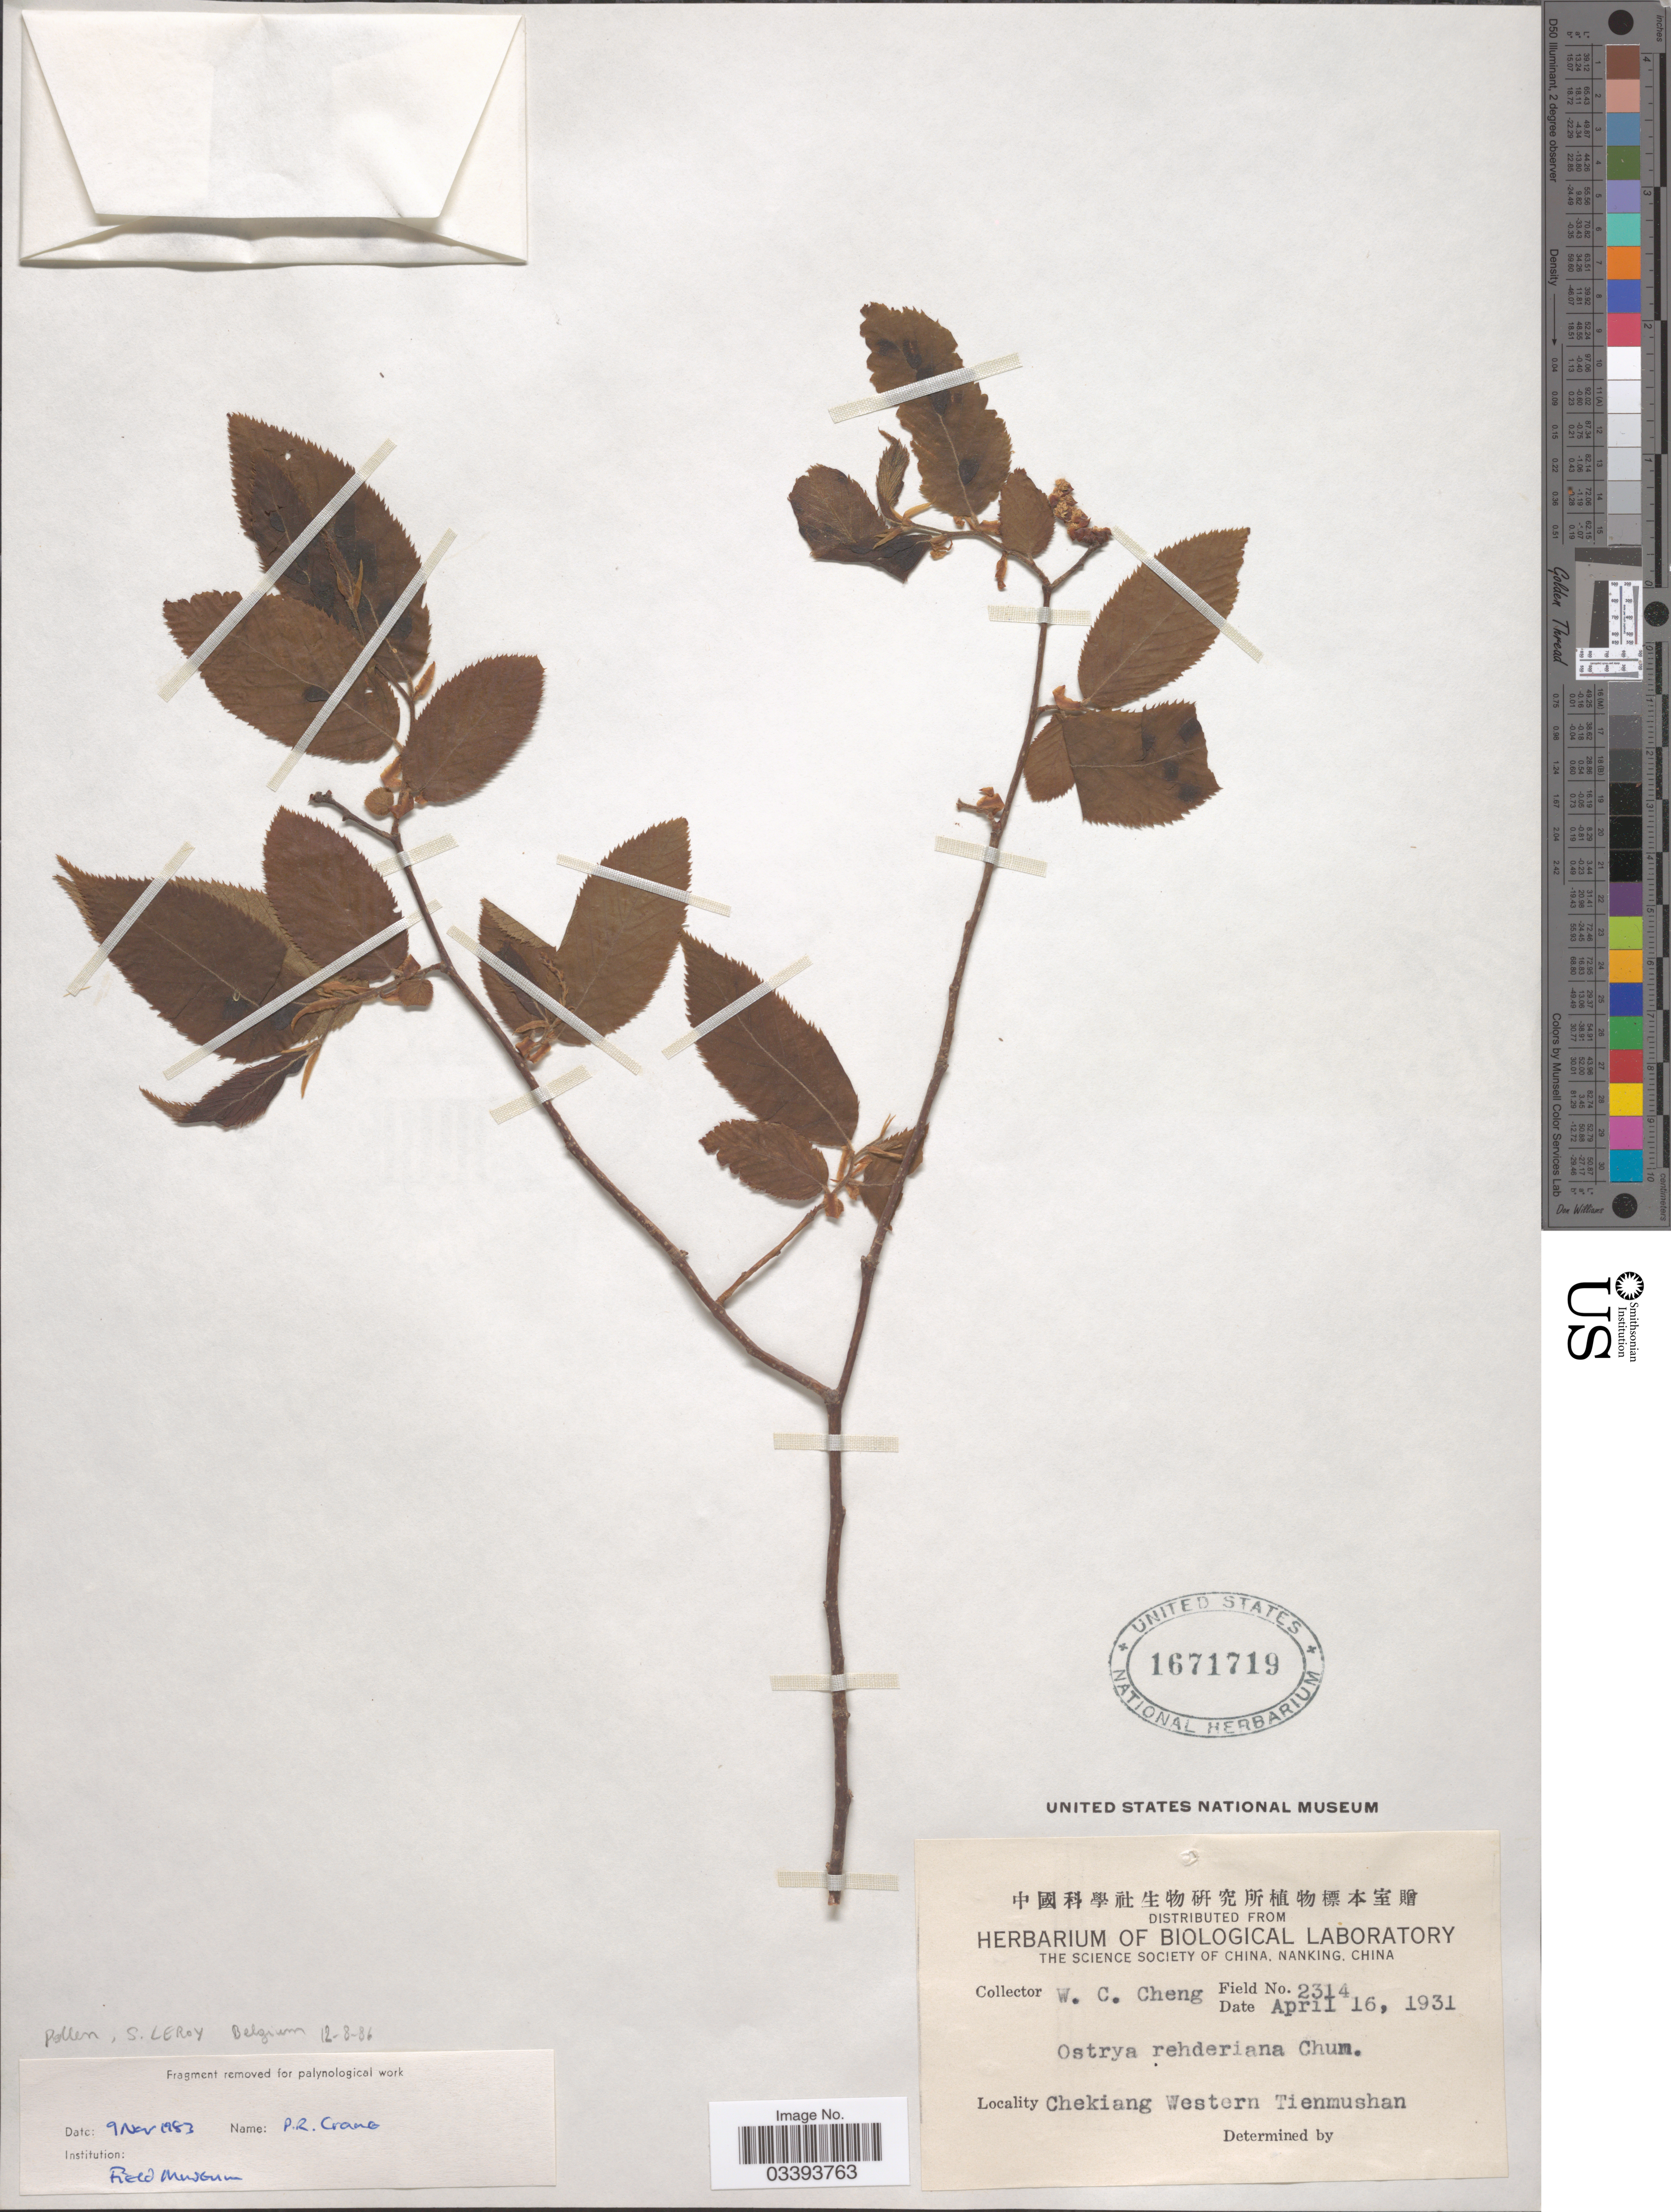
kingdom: Plantae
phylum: Tracheophyta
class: Magnoliopsida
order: Fagales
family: Betulaceae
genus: Ostrya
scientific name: Ostrya rehderiana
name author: Chun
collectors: W. C. Cheng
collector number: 2314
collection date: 1931-04-16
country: China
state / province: Zhejiang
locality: Chekiang Western Tienmushan.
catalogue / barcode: US 1671719